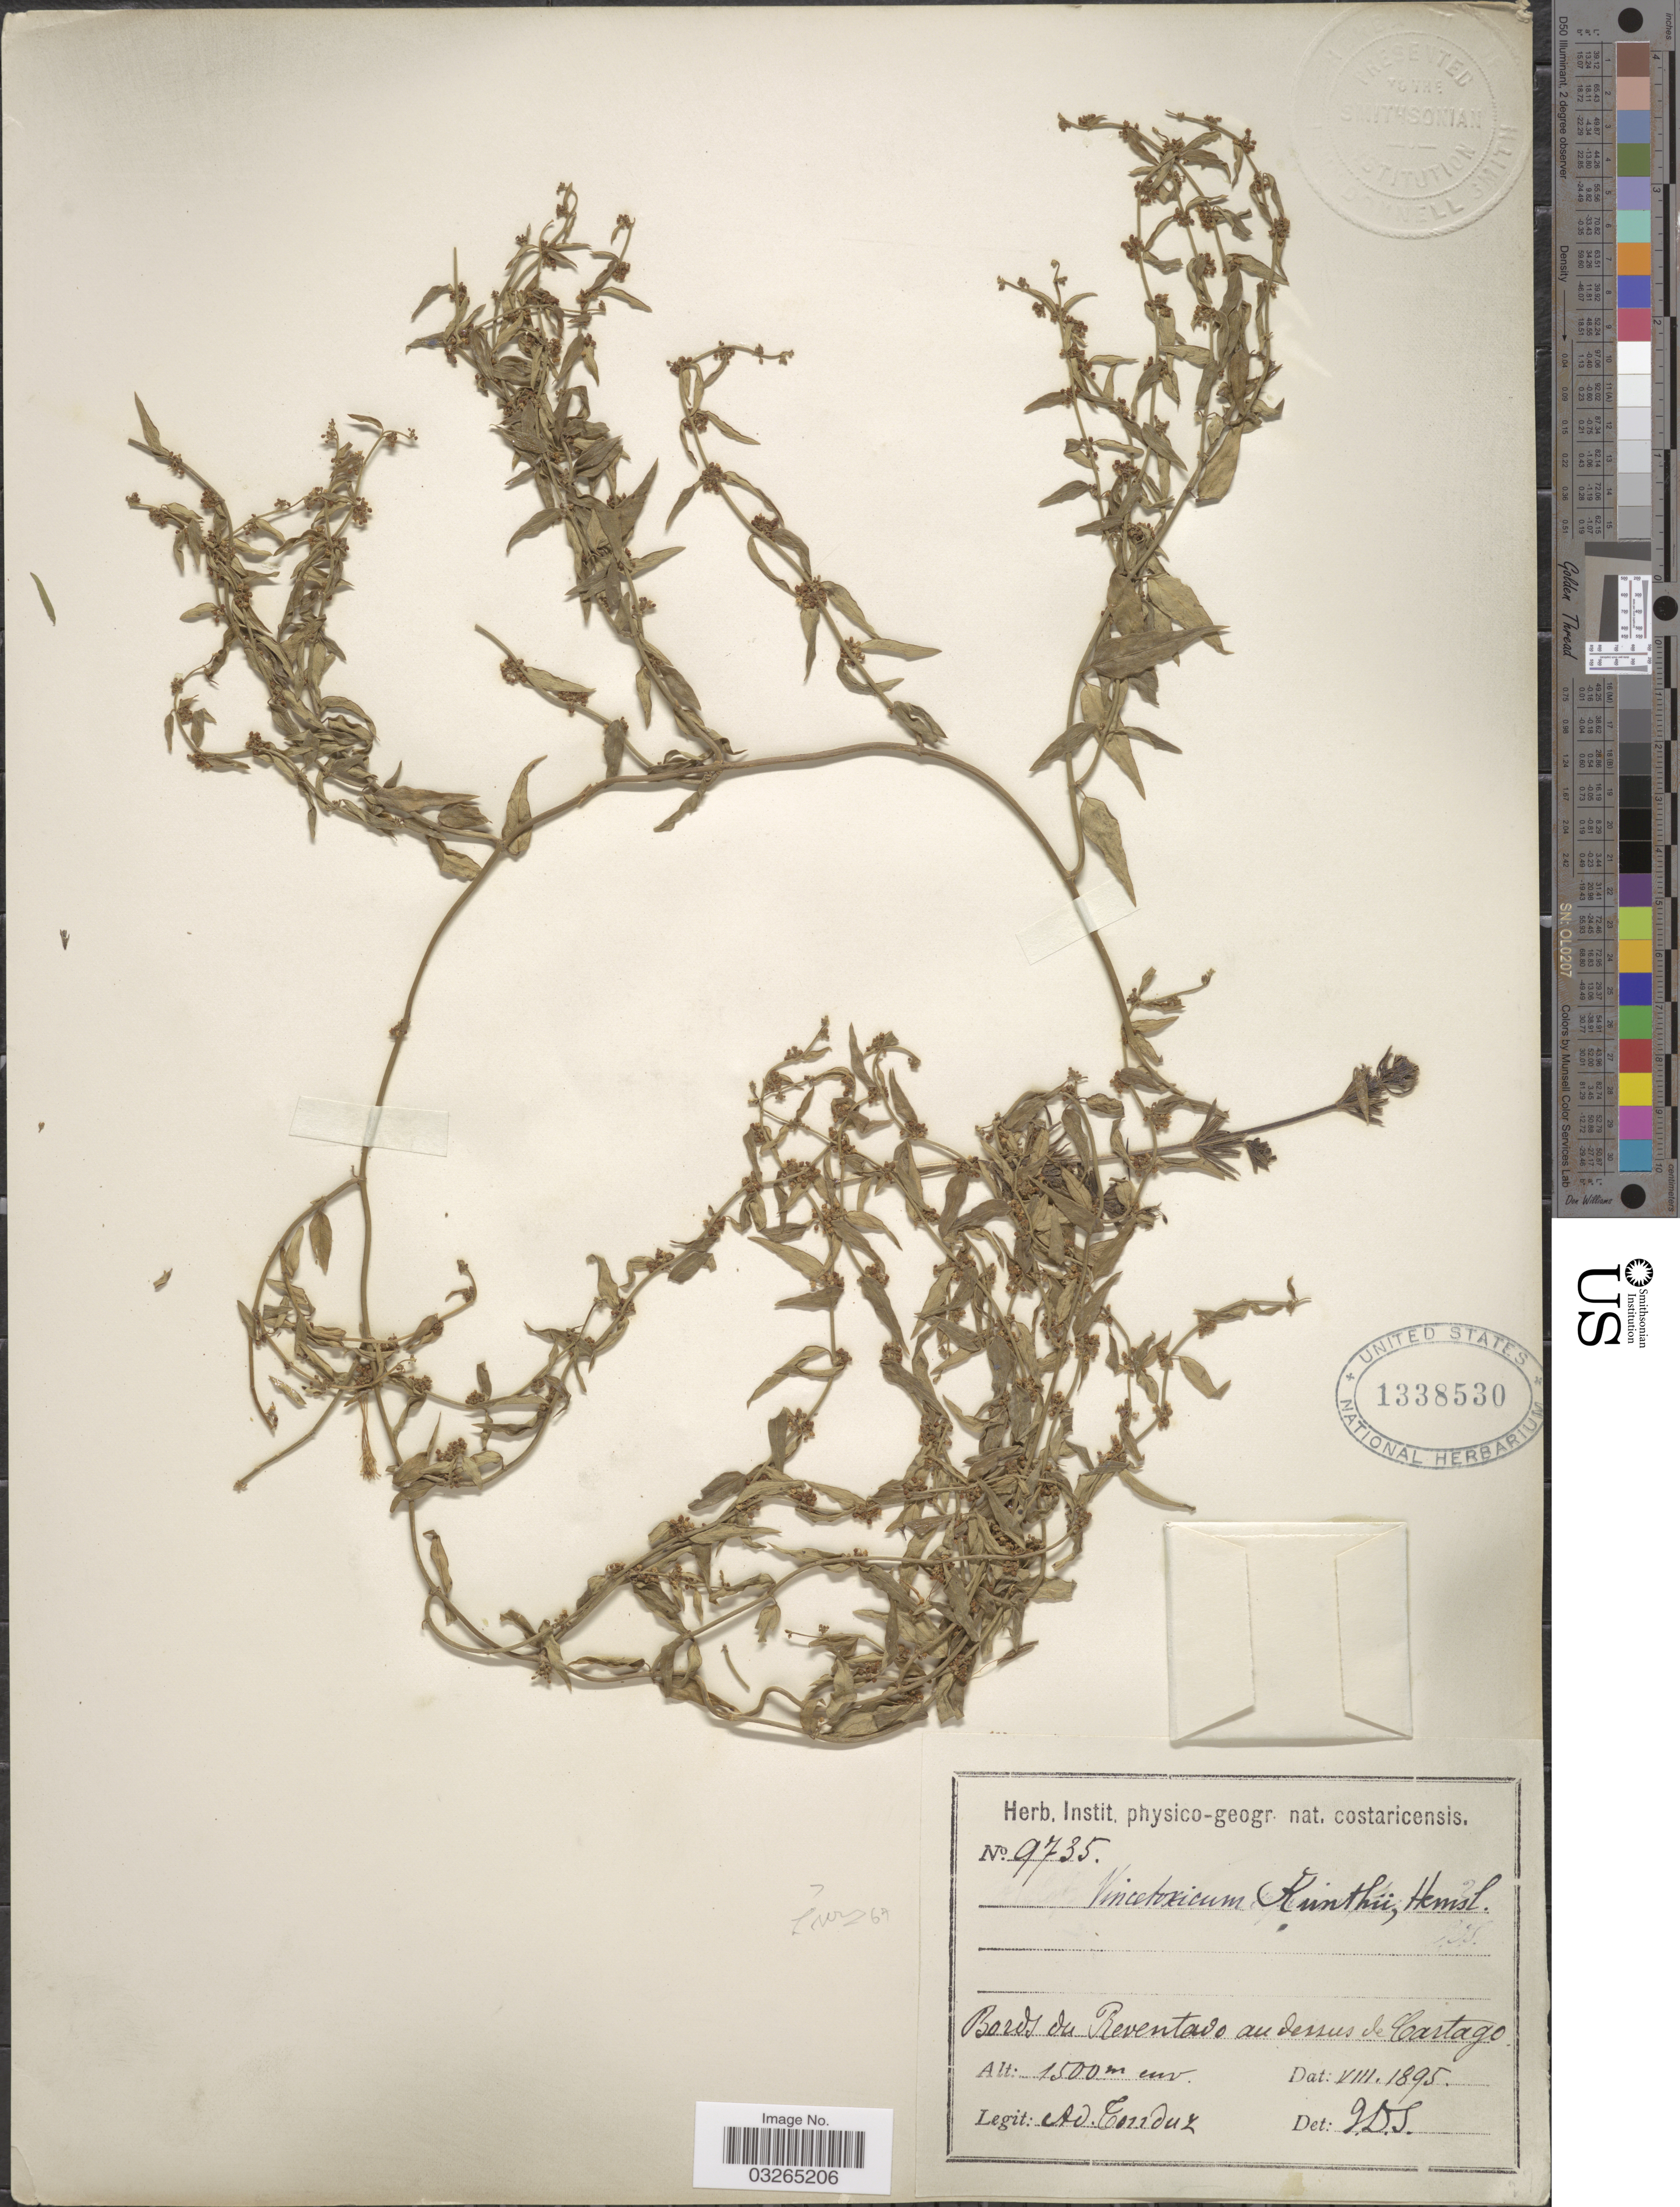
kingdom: Plantae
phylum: Tracheophyta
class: Magnoliopsida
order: Gentianales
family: Apocynaceae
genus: Orthosia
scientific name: Orthosia angustifolia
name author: (Turcz.) Liede & Meve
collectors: A. Tonduz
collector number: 9735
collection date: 1895-08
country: Costa Rica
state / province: Cartago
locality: Bords du Reventado au dessus de Cartago.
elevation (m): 1500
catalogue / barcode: US 1338530